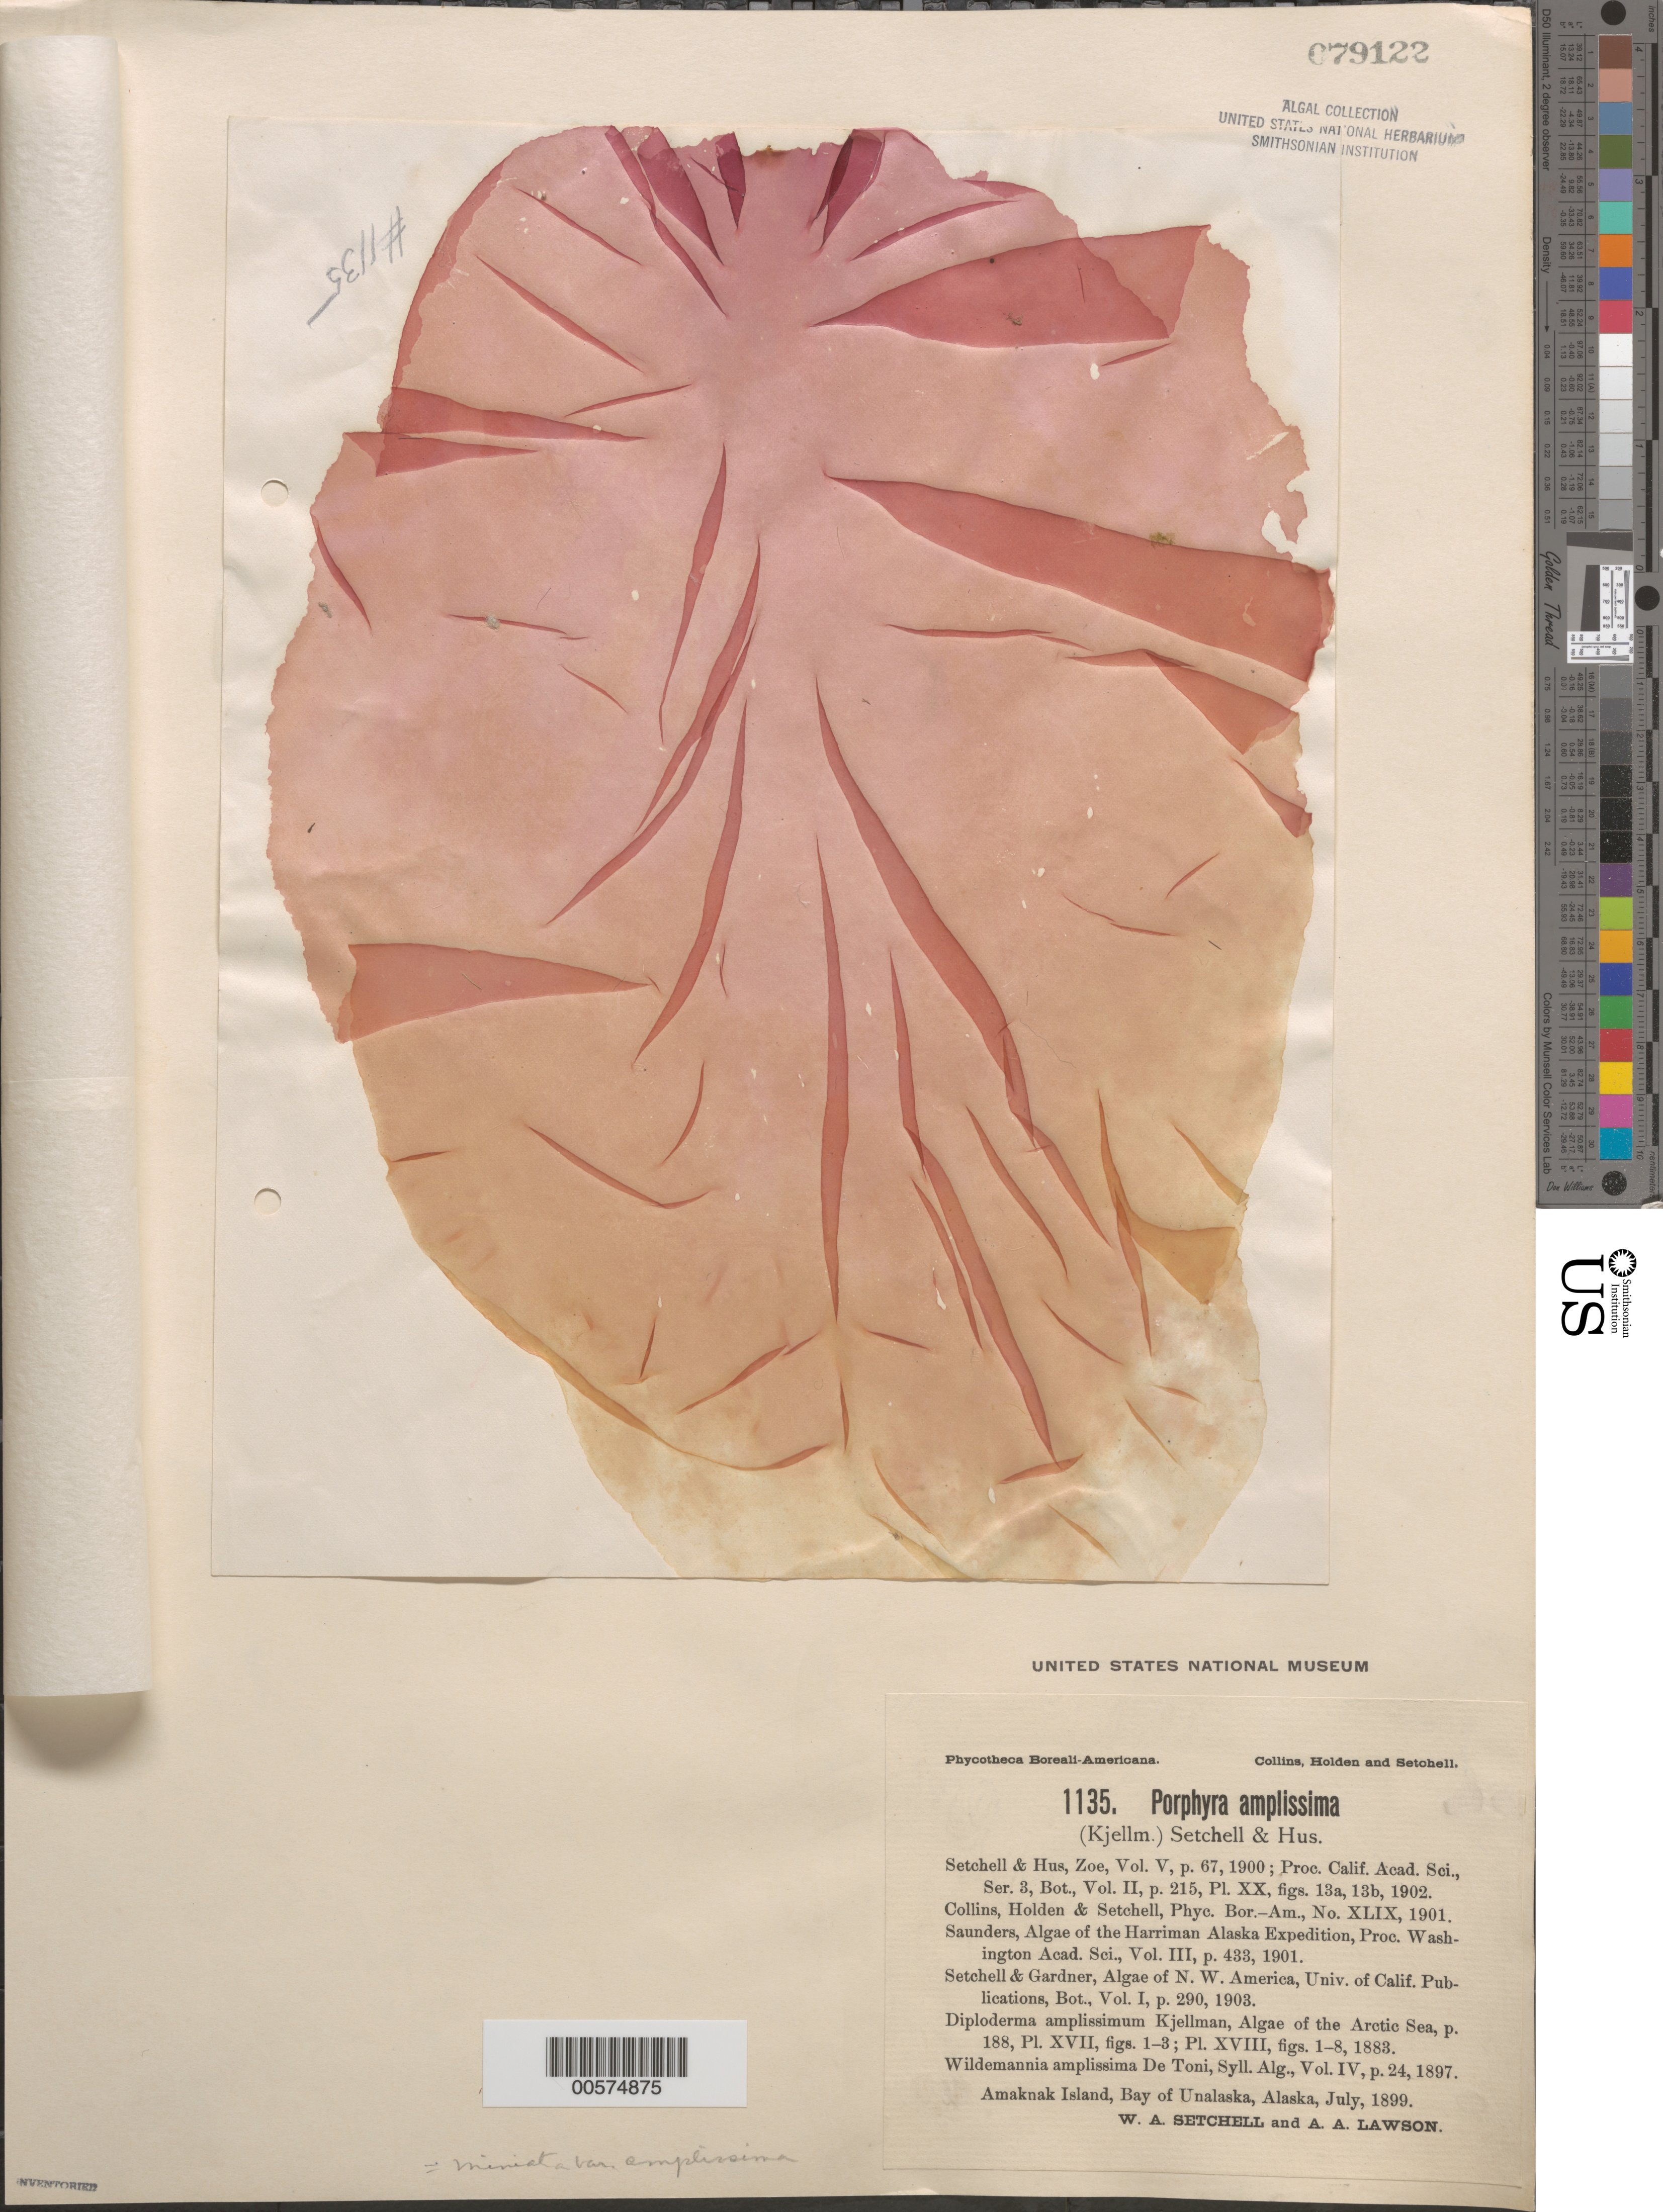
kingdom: Plantae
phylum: Rhodophyta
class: Bangiophyceae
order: Bangiales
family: Bangiaceae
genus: Wildemania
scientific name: Wildemania miniata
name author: (C. Agardh) Foslie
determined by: Algae name updating Project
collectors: W. Setchell & A. A. Lawson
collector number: PB-A 1135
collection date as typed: Jul 1899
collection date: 1899-07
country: United States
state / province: Alaska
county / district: Aleutian Islands Division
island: Unalaska Island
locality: Amaknak Island, Unalaska Bay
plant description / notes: Collins, Holden & Setchell, Phycotheca Boreali-Americana, as Porphyra amplissima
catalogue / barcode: US 79122